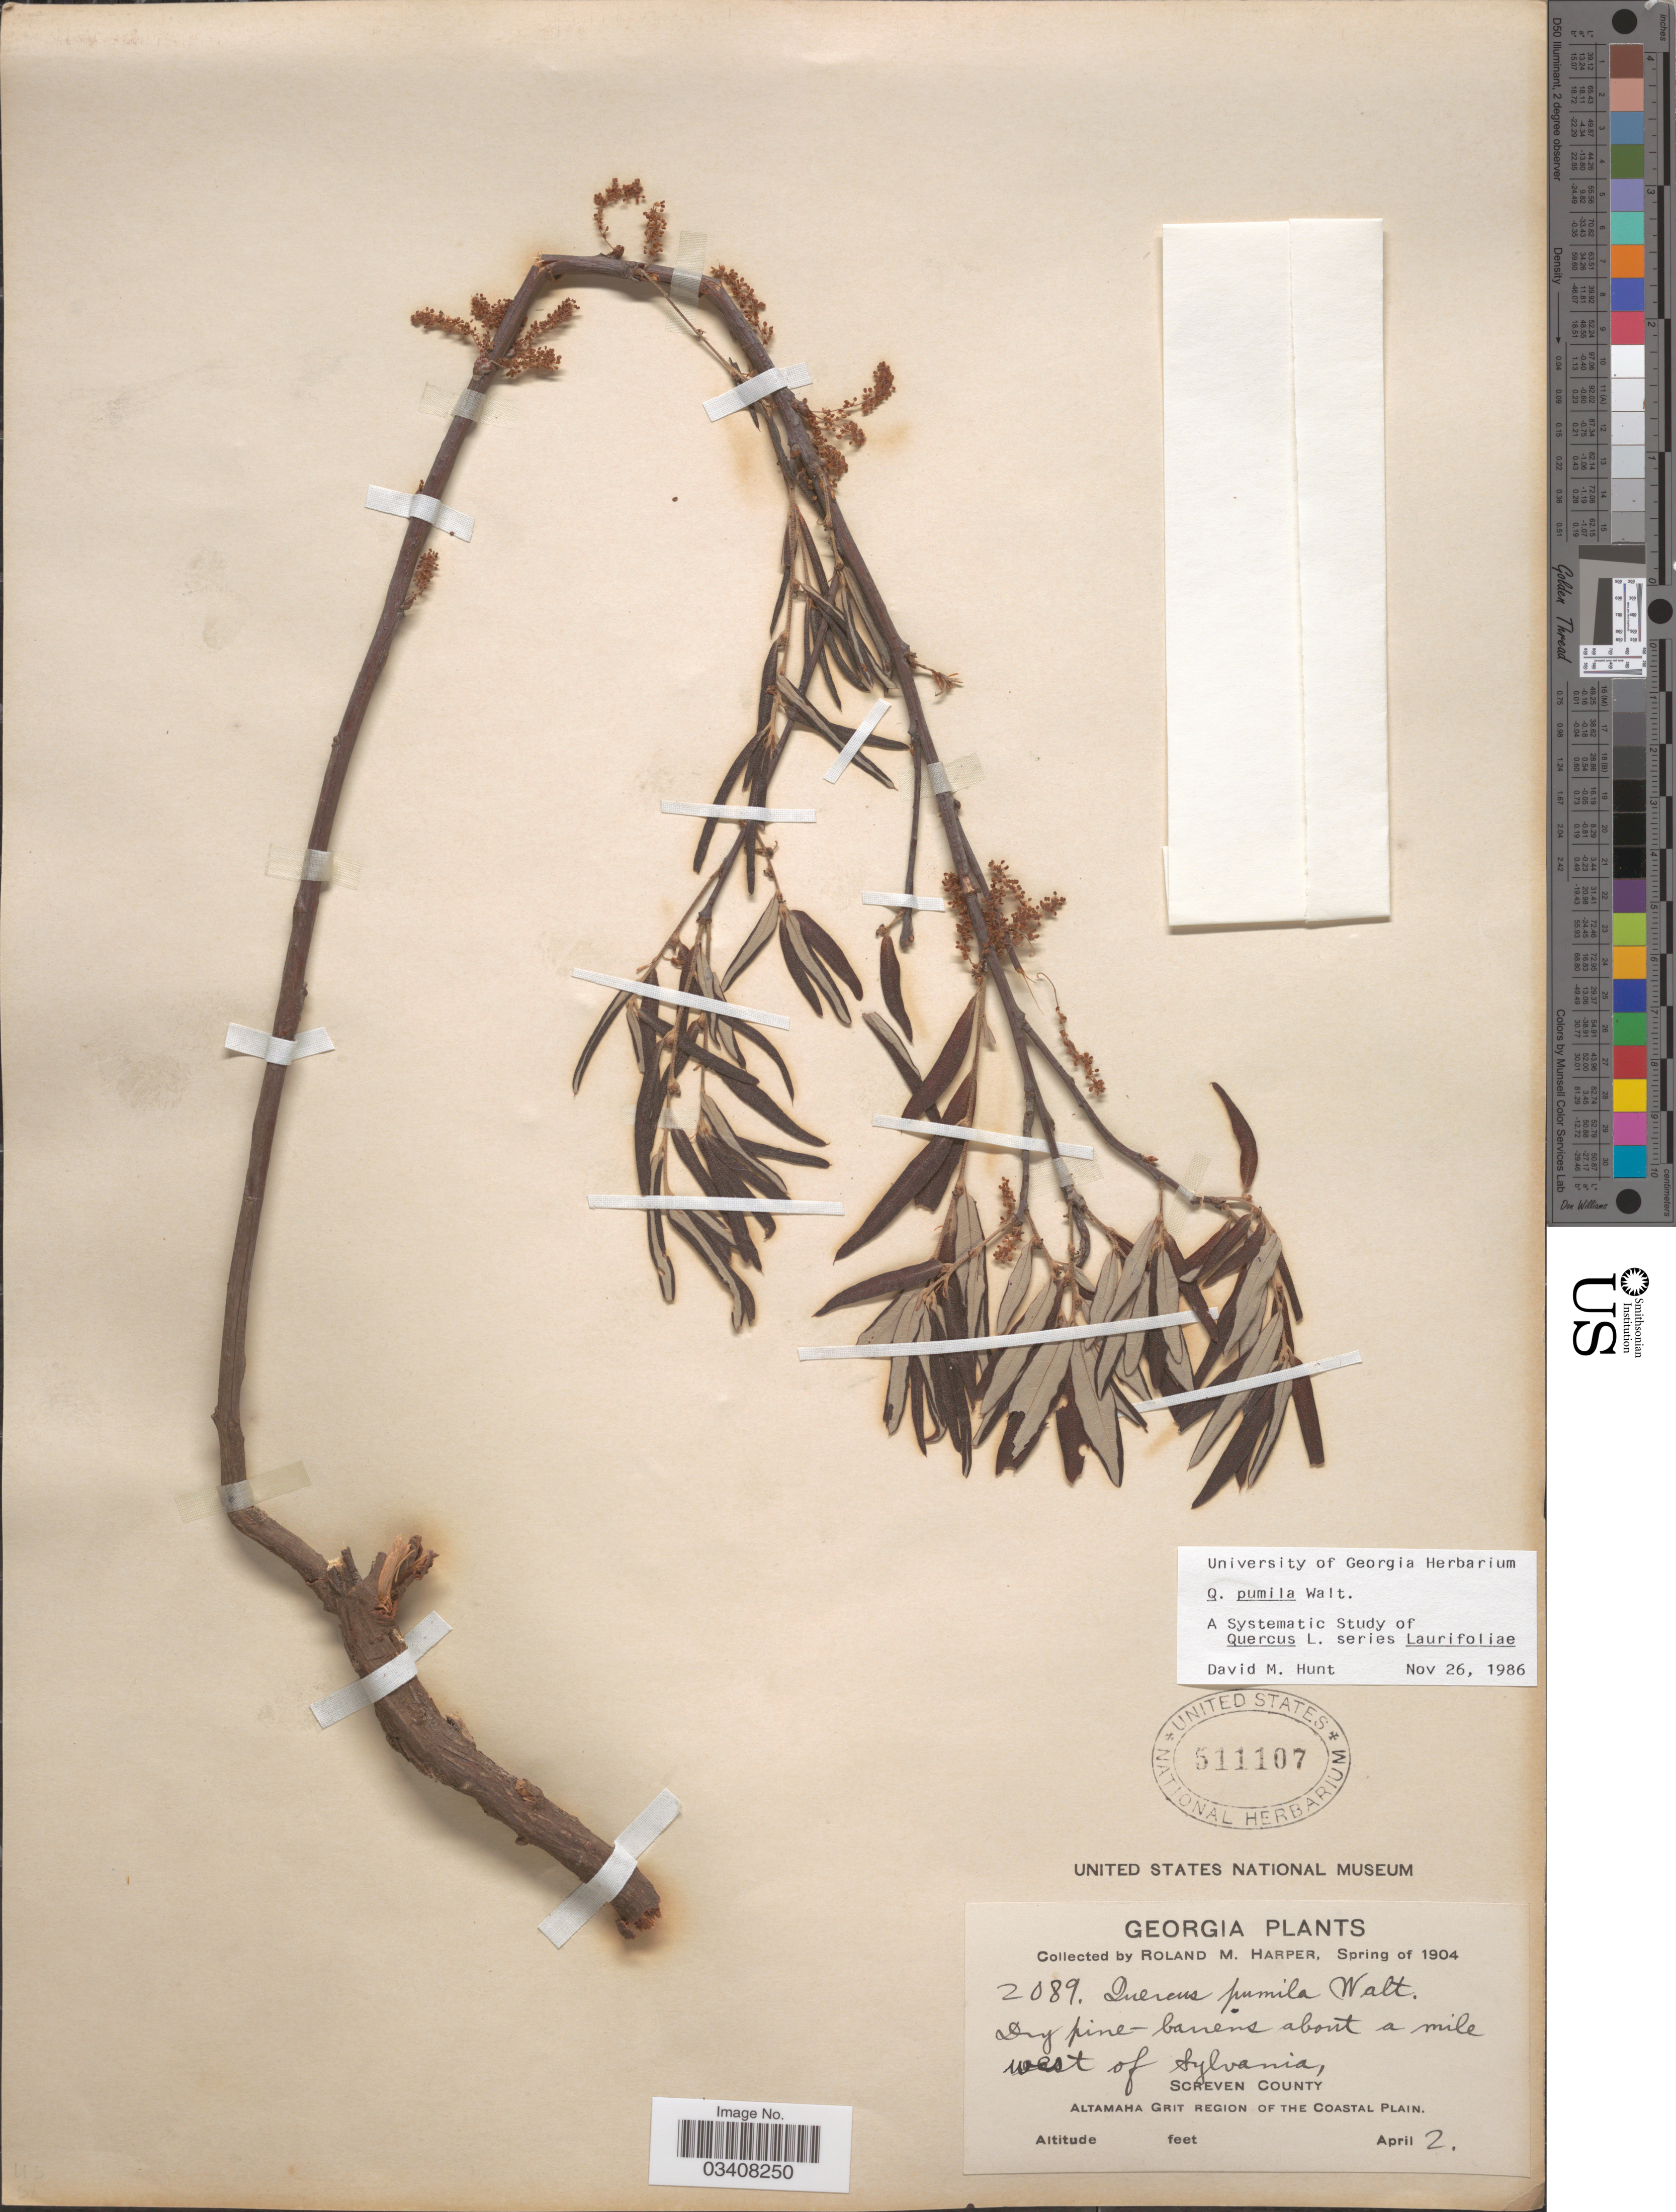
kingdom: Plantae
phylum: Tracheophyta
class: Magnoliopsida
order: Fagales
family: Fagaceae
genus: Quercus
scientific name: Quercus pumila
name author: Walter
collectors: R. M. Harper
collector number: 2089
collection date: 1904-04-02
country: United States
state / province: Georgia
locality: About a mile west of Sylvania, Screven County. Altamaha Grit Region of the Coastal Plain.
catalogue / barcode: US 511107